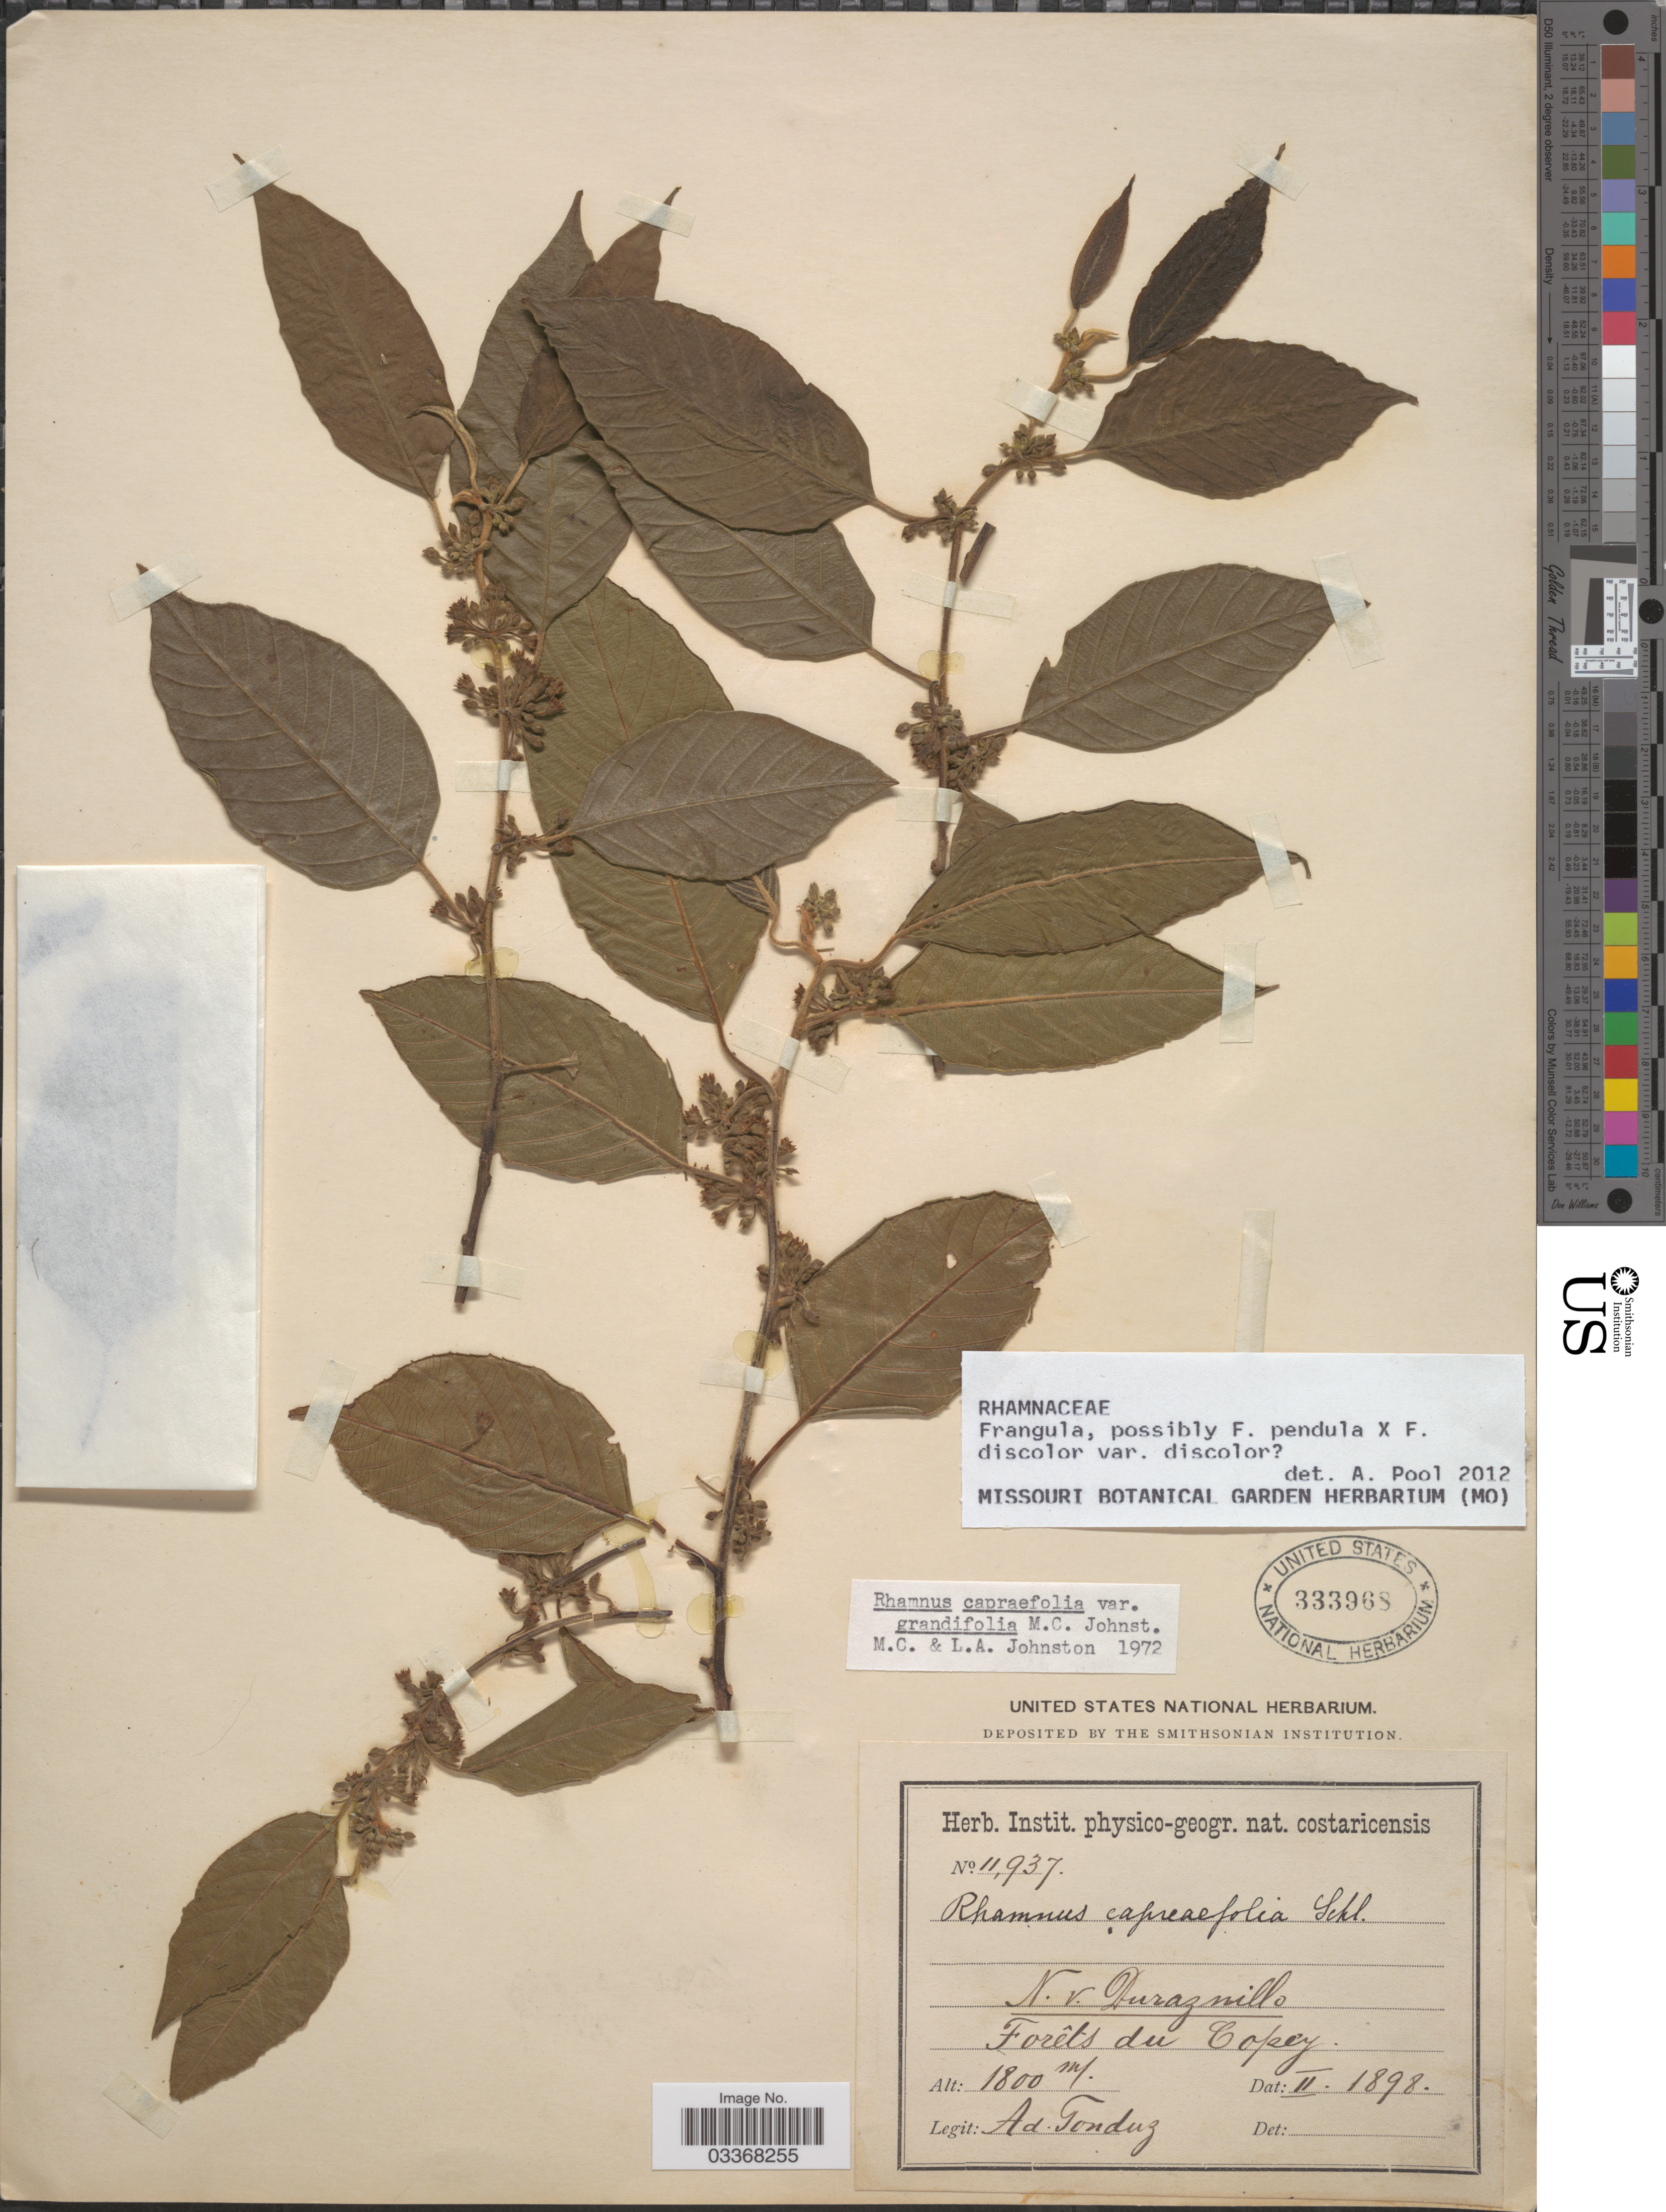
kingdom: Plantae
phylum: Tracheophyta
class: Magnoliopsida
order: Rosales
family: Rhamnaceae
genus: Frangula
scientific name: Frangula sp.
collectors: A. Tonduz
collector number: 11937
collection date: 1898-02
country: Costa Rica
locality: Forêts du Copey.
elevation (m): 1800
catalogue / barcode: US 333968